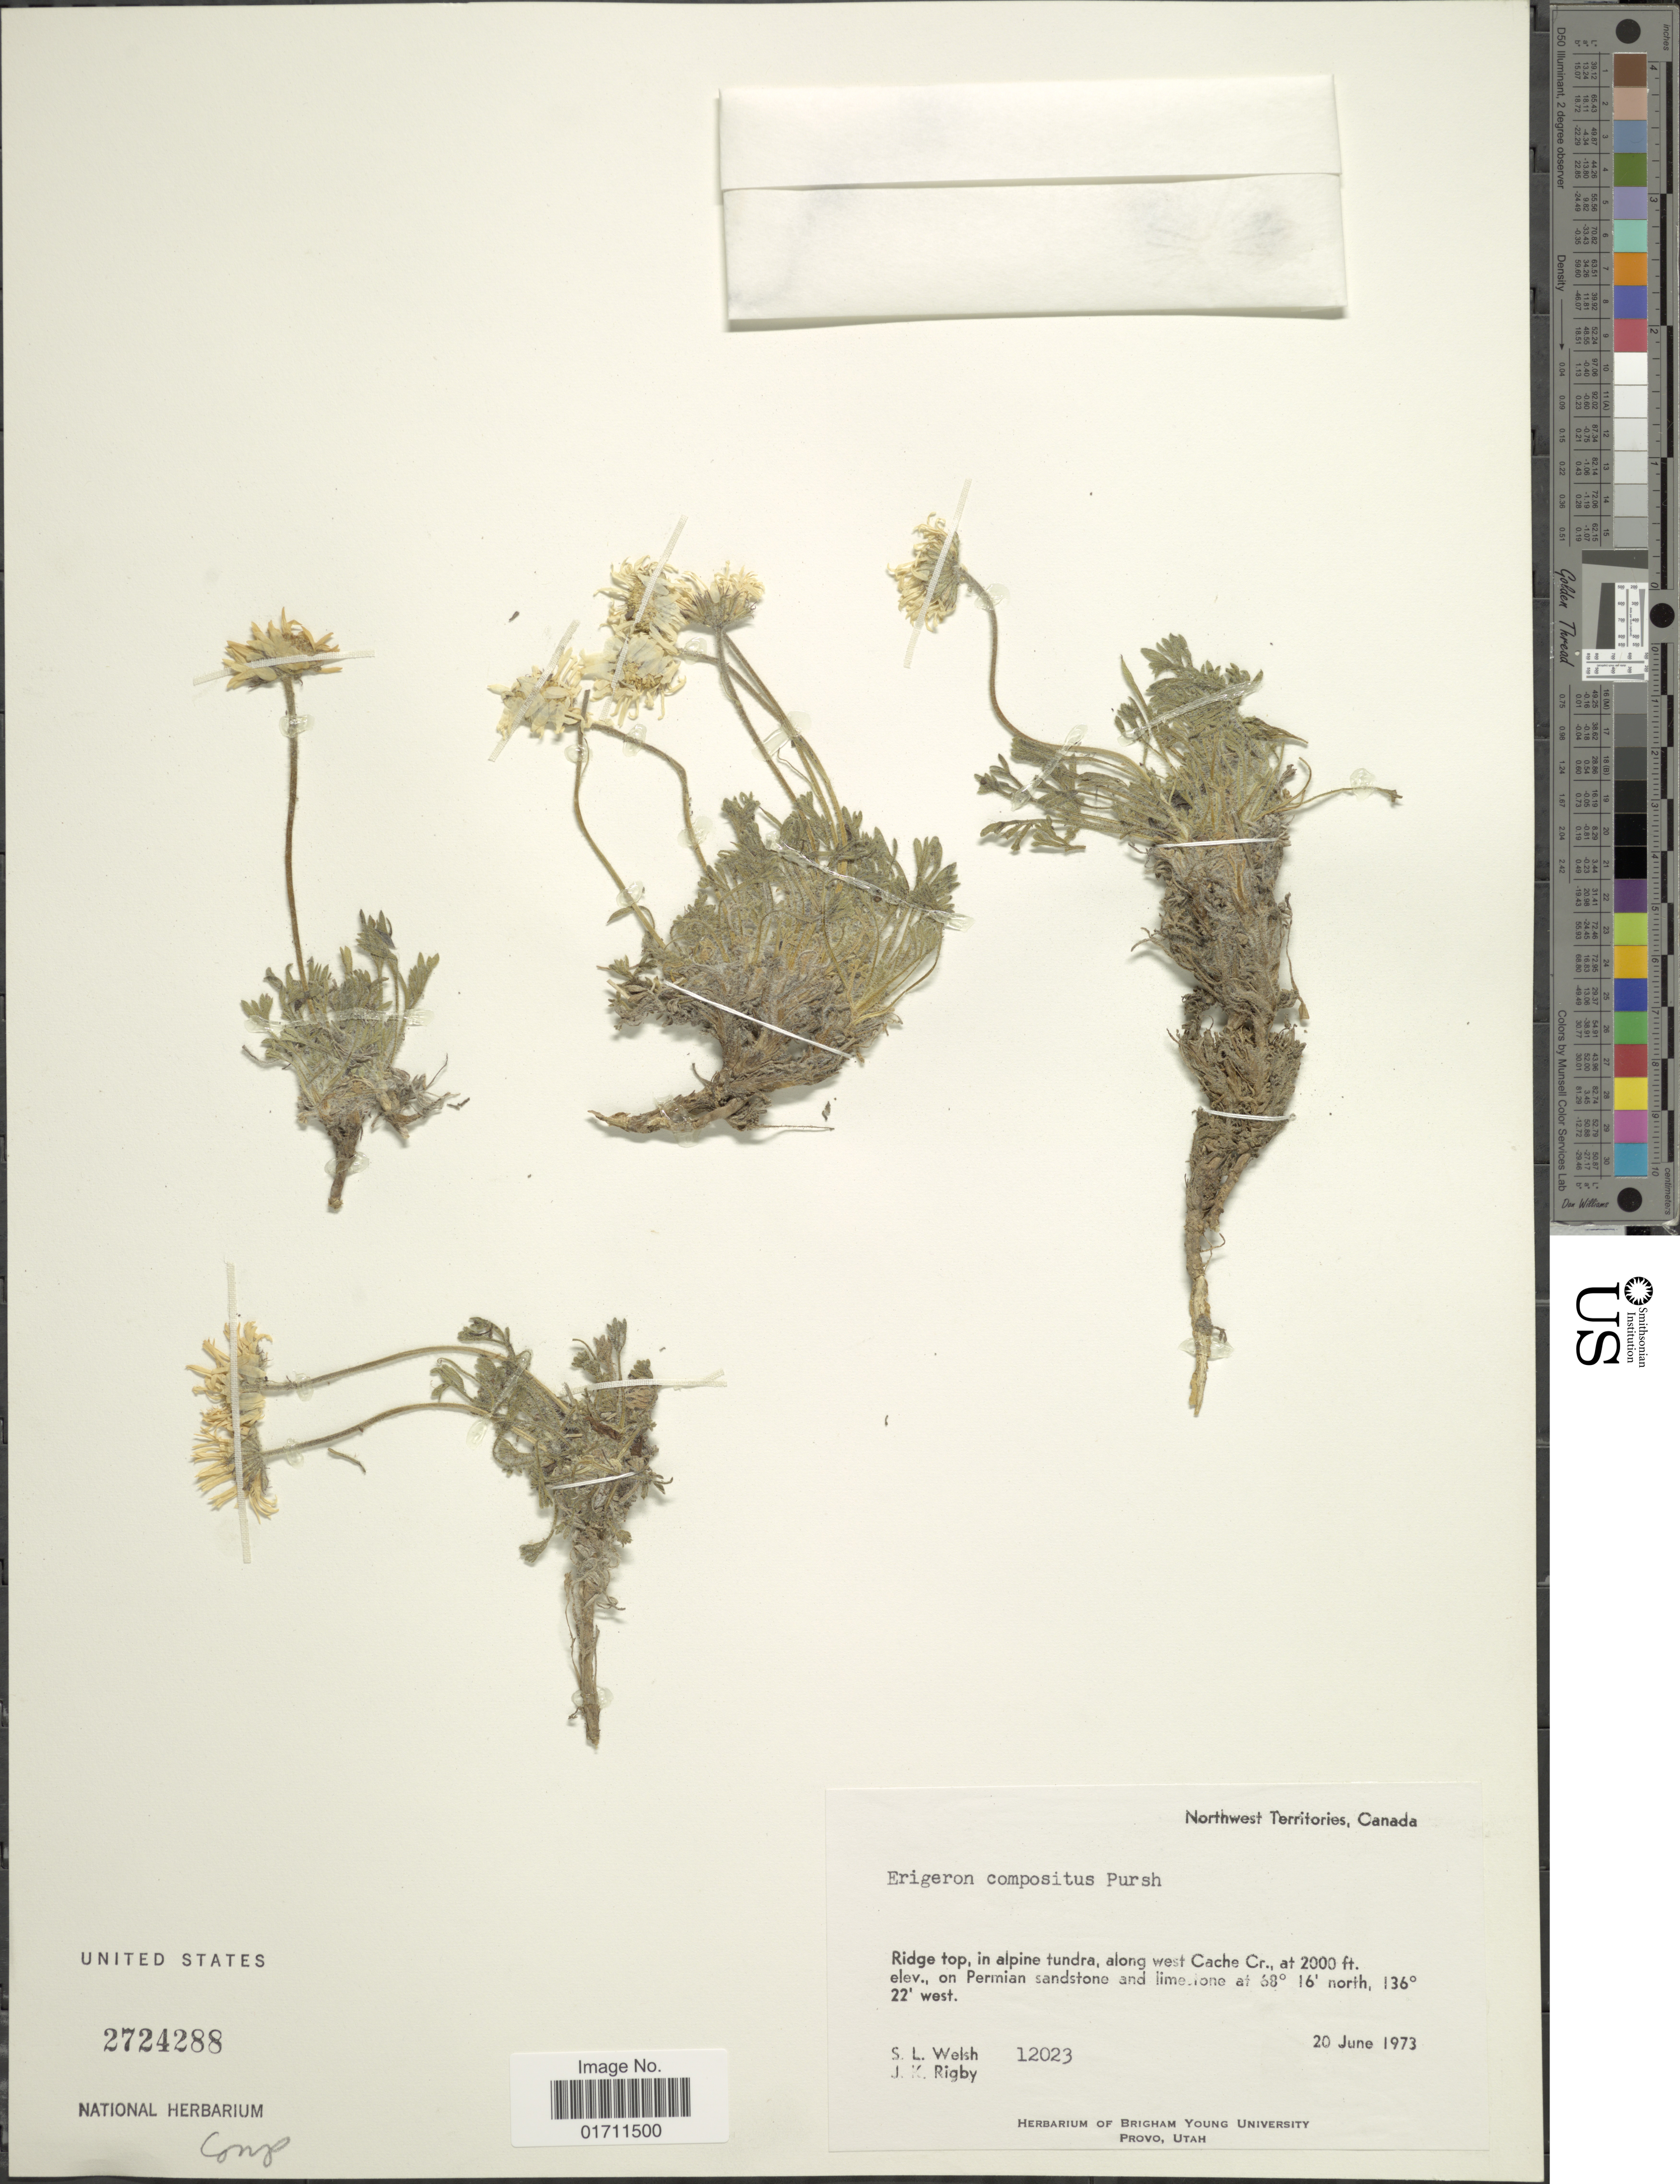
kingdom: Plantae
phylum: Tracheophyta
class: Magnoliopsida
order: Asterales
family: Asteraceae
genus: Erigeron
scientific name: Erigeron compositus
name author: Pursh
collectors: S. Welsh & J. Rigby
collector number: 12023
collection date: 1973-06-20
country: Canada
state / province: Northwest Territories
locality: Ridge top, in alpine tundra, along west Cache Cr., on Permian sandstone and limestone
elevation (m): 610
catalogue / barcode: US 2724288